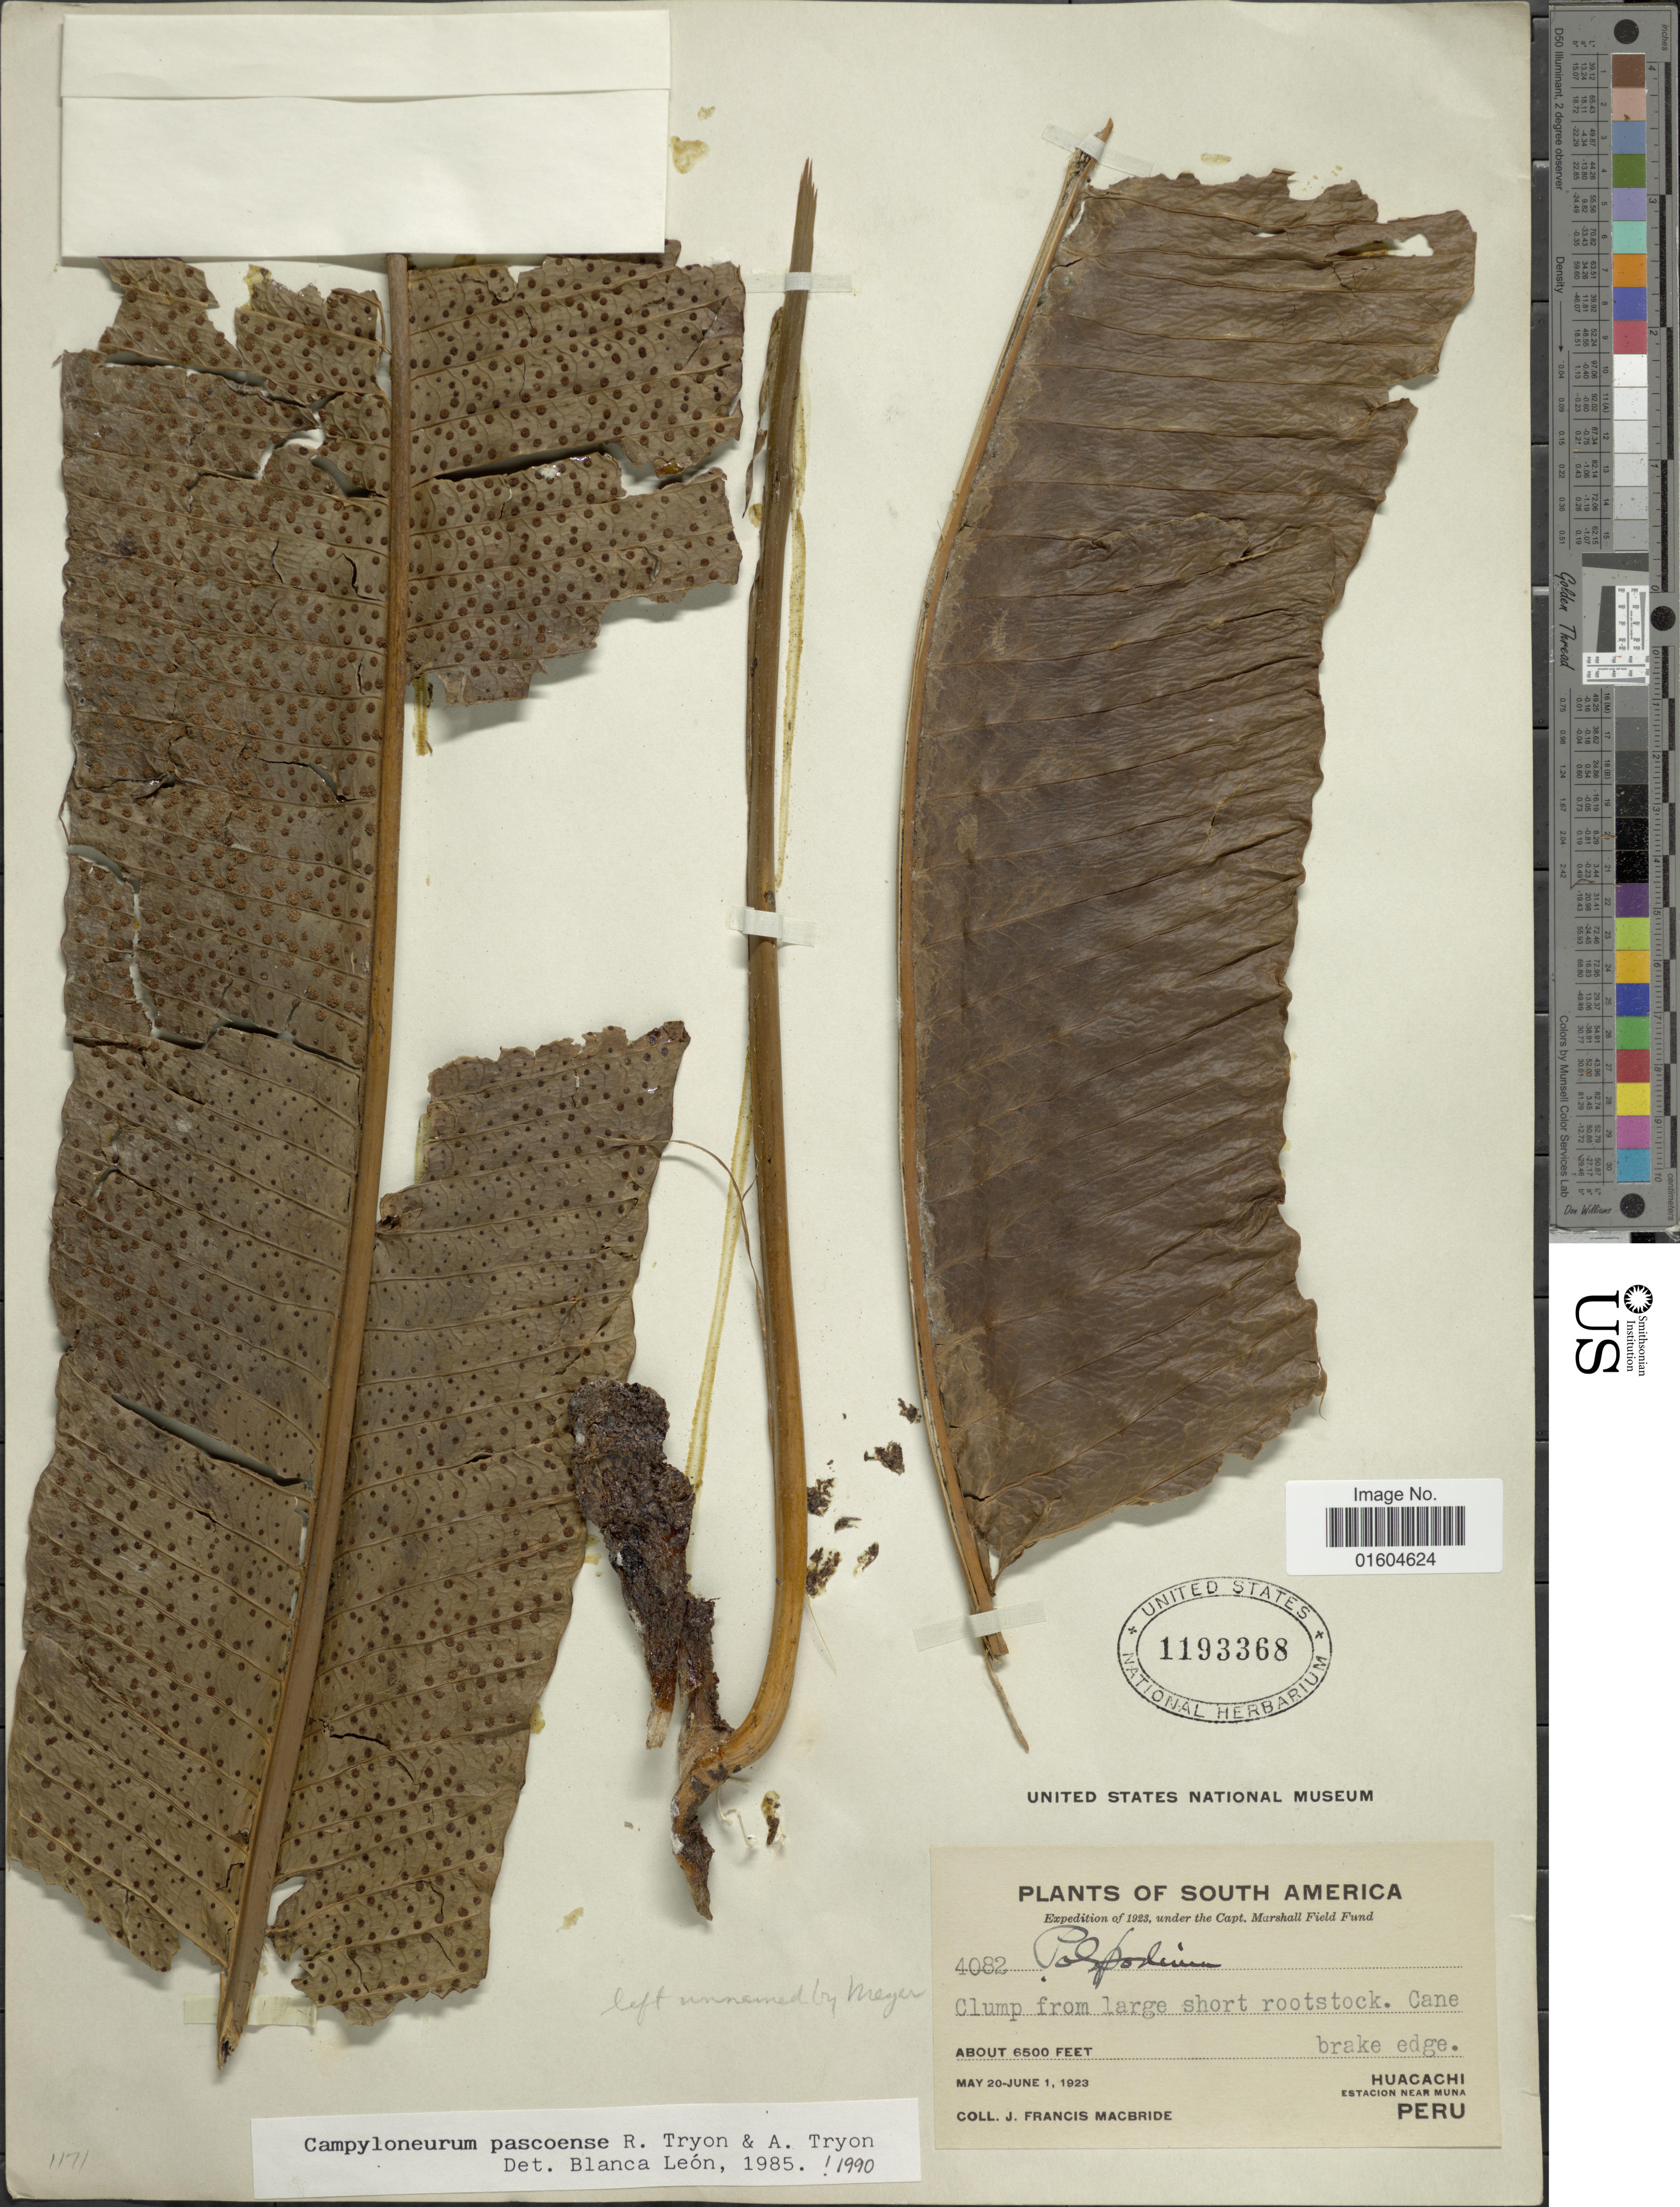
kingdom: Plantae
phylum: Tracheophyta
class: Polypodiopsida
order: Polypodiales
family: Polypodiaceae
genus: Campyloneurum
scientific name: Campyloneurum pascoense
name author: R.M. Tryon & A.F. Tryon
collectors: J. F. Macbride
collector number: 4082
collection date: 1923-05-20/1923-06-01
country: Peru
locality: South America, Huacachi, Estacion near Muna, Peru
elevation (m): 1981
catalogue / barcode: US 1193368